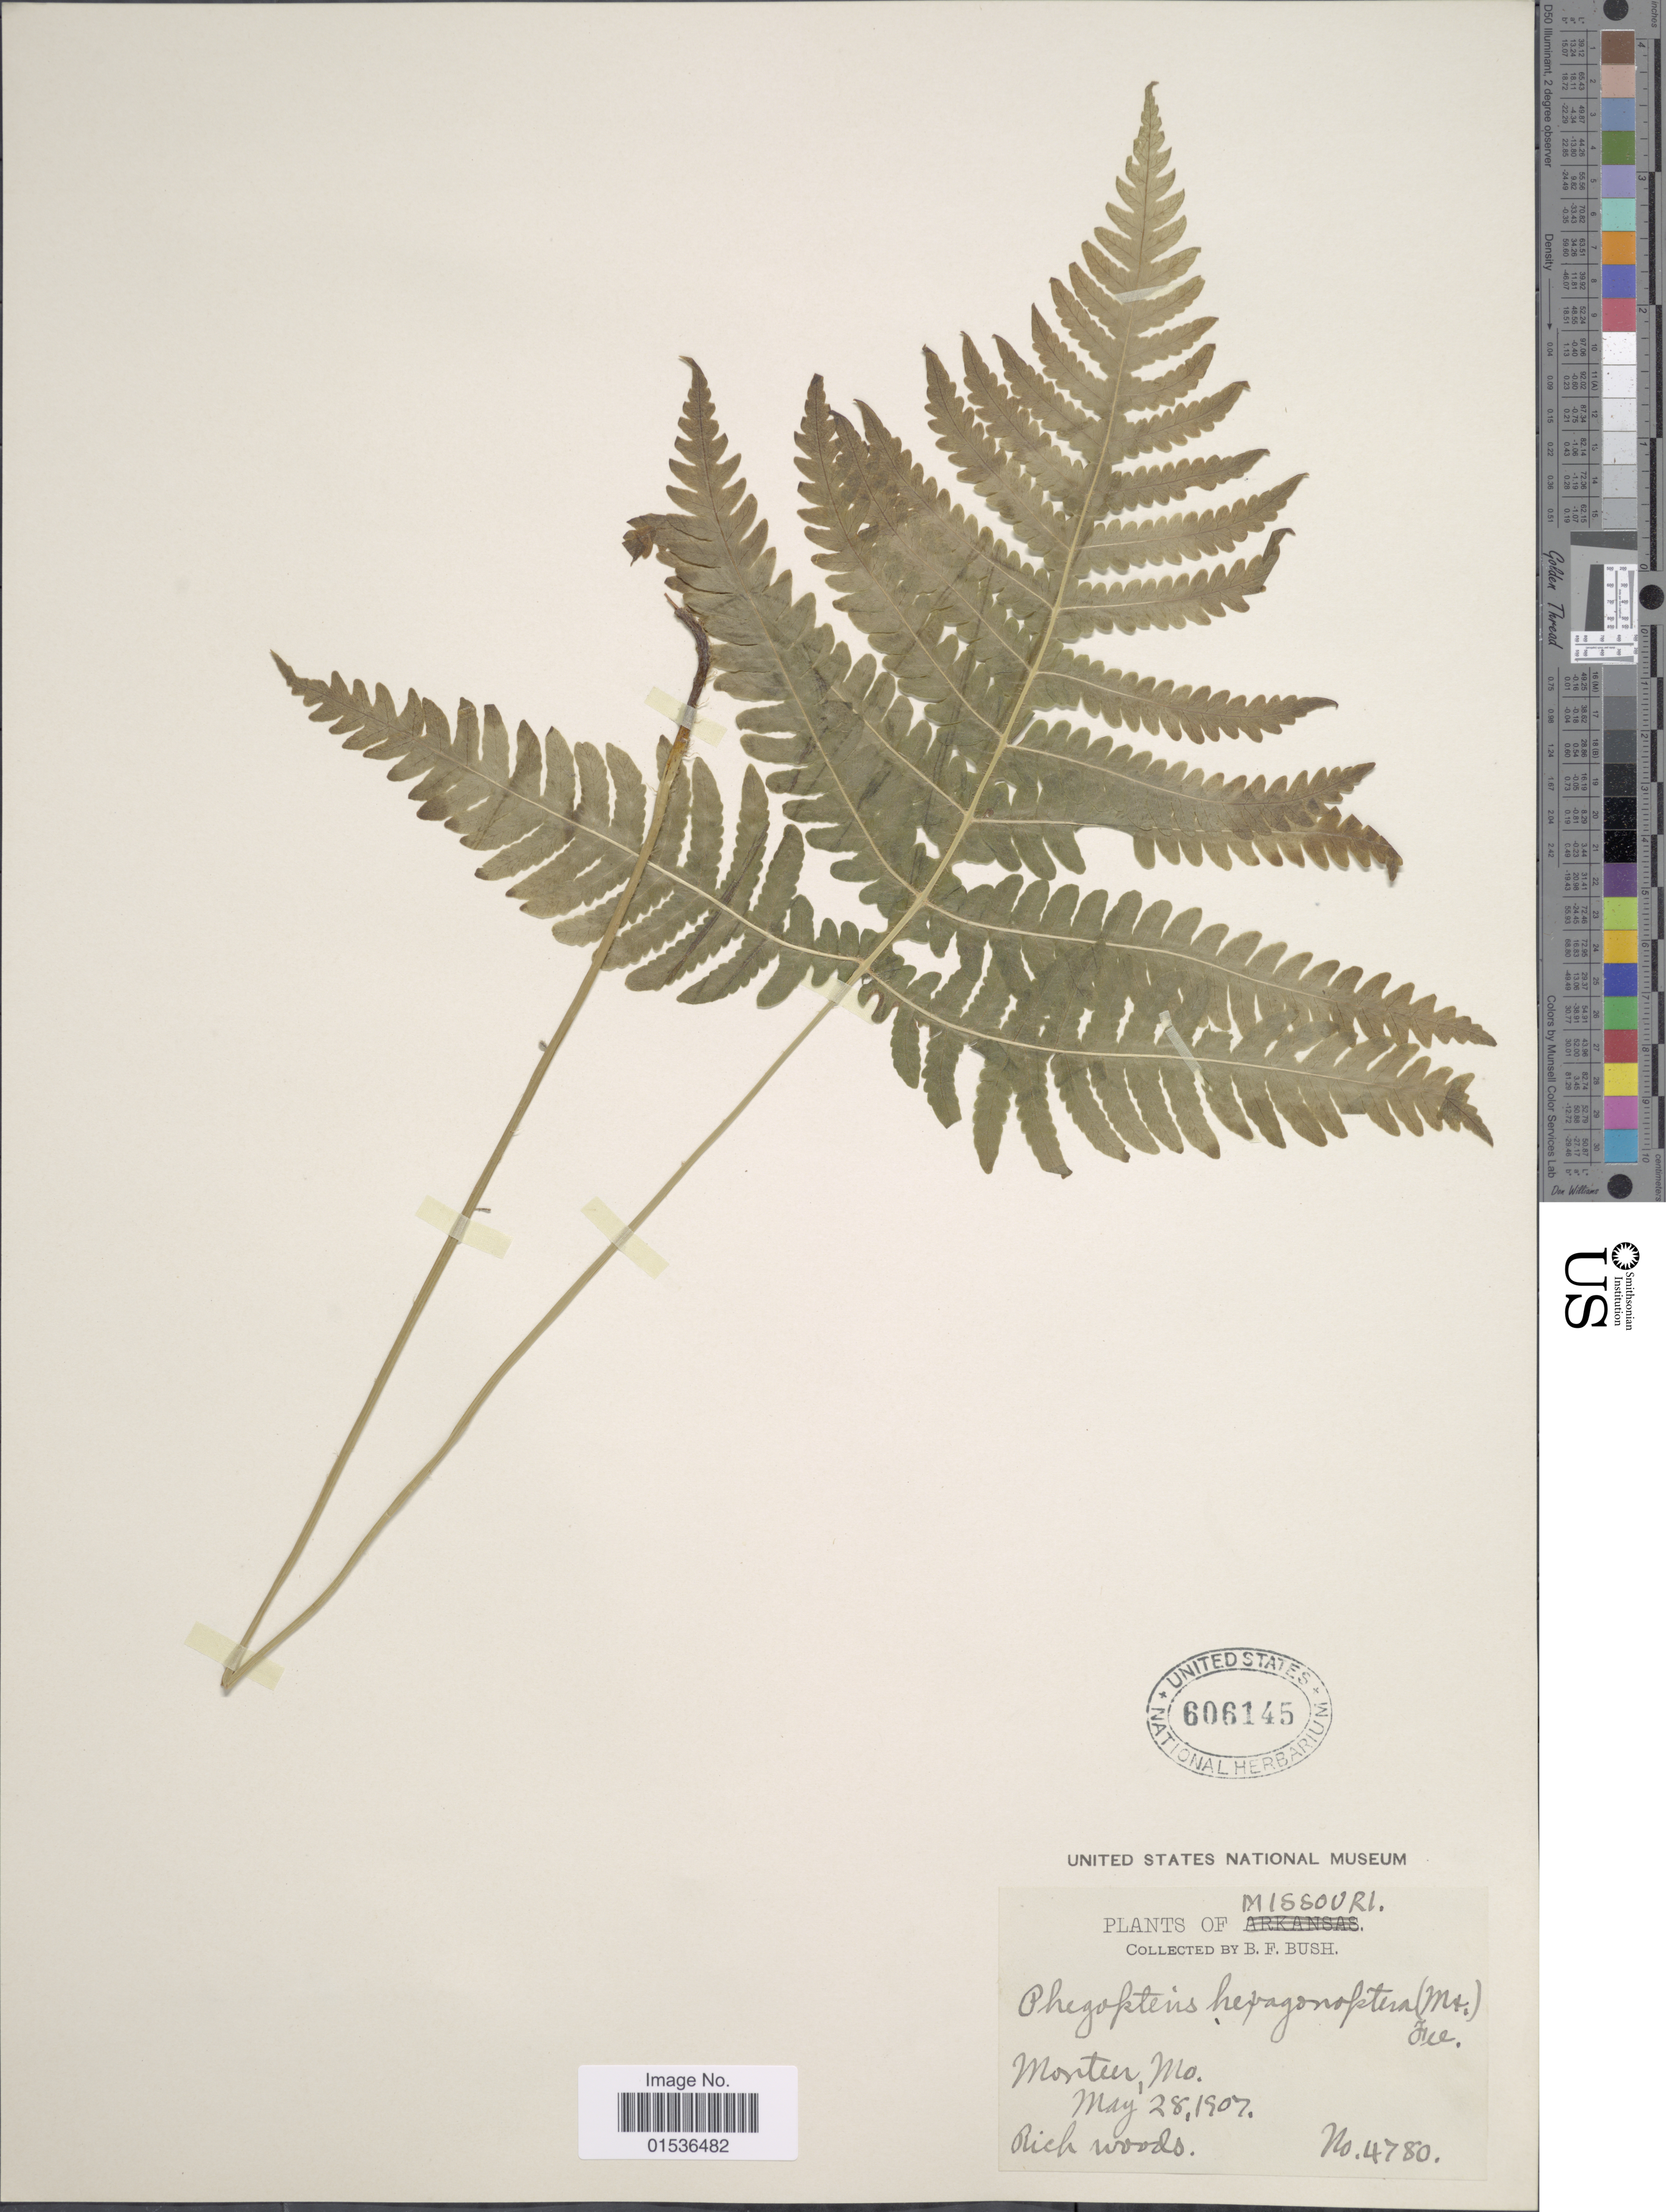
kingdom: Plantae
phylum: Tracheophyta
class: Polypodiopsida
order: Polypodiales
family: Thelypteridaceae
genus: Phegopteris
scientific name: Phegopteris hexagonoptera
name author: (Michx.) Fée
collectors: B. F. Bush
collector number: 4780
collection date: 1907-05-28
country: United States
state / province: Missouri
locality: Monteer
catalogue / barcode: US 606145